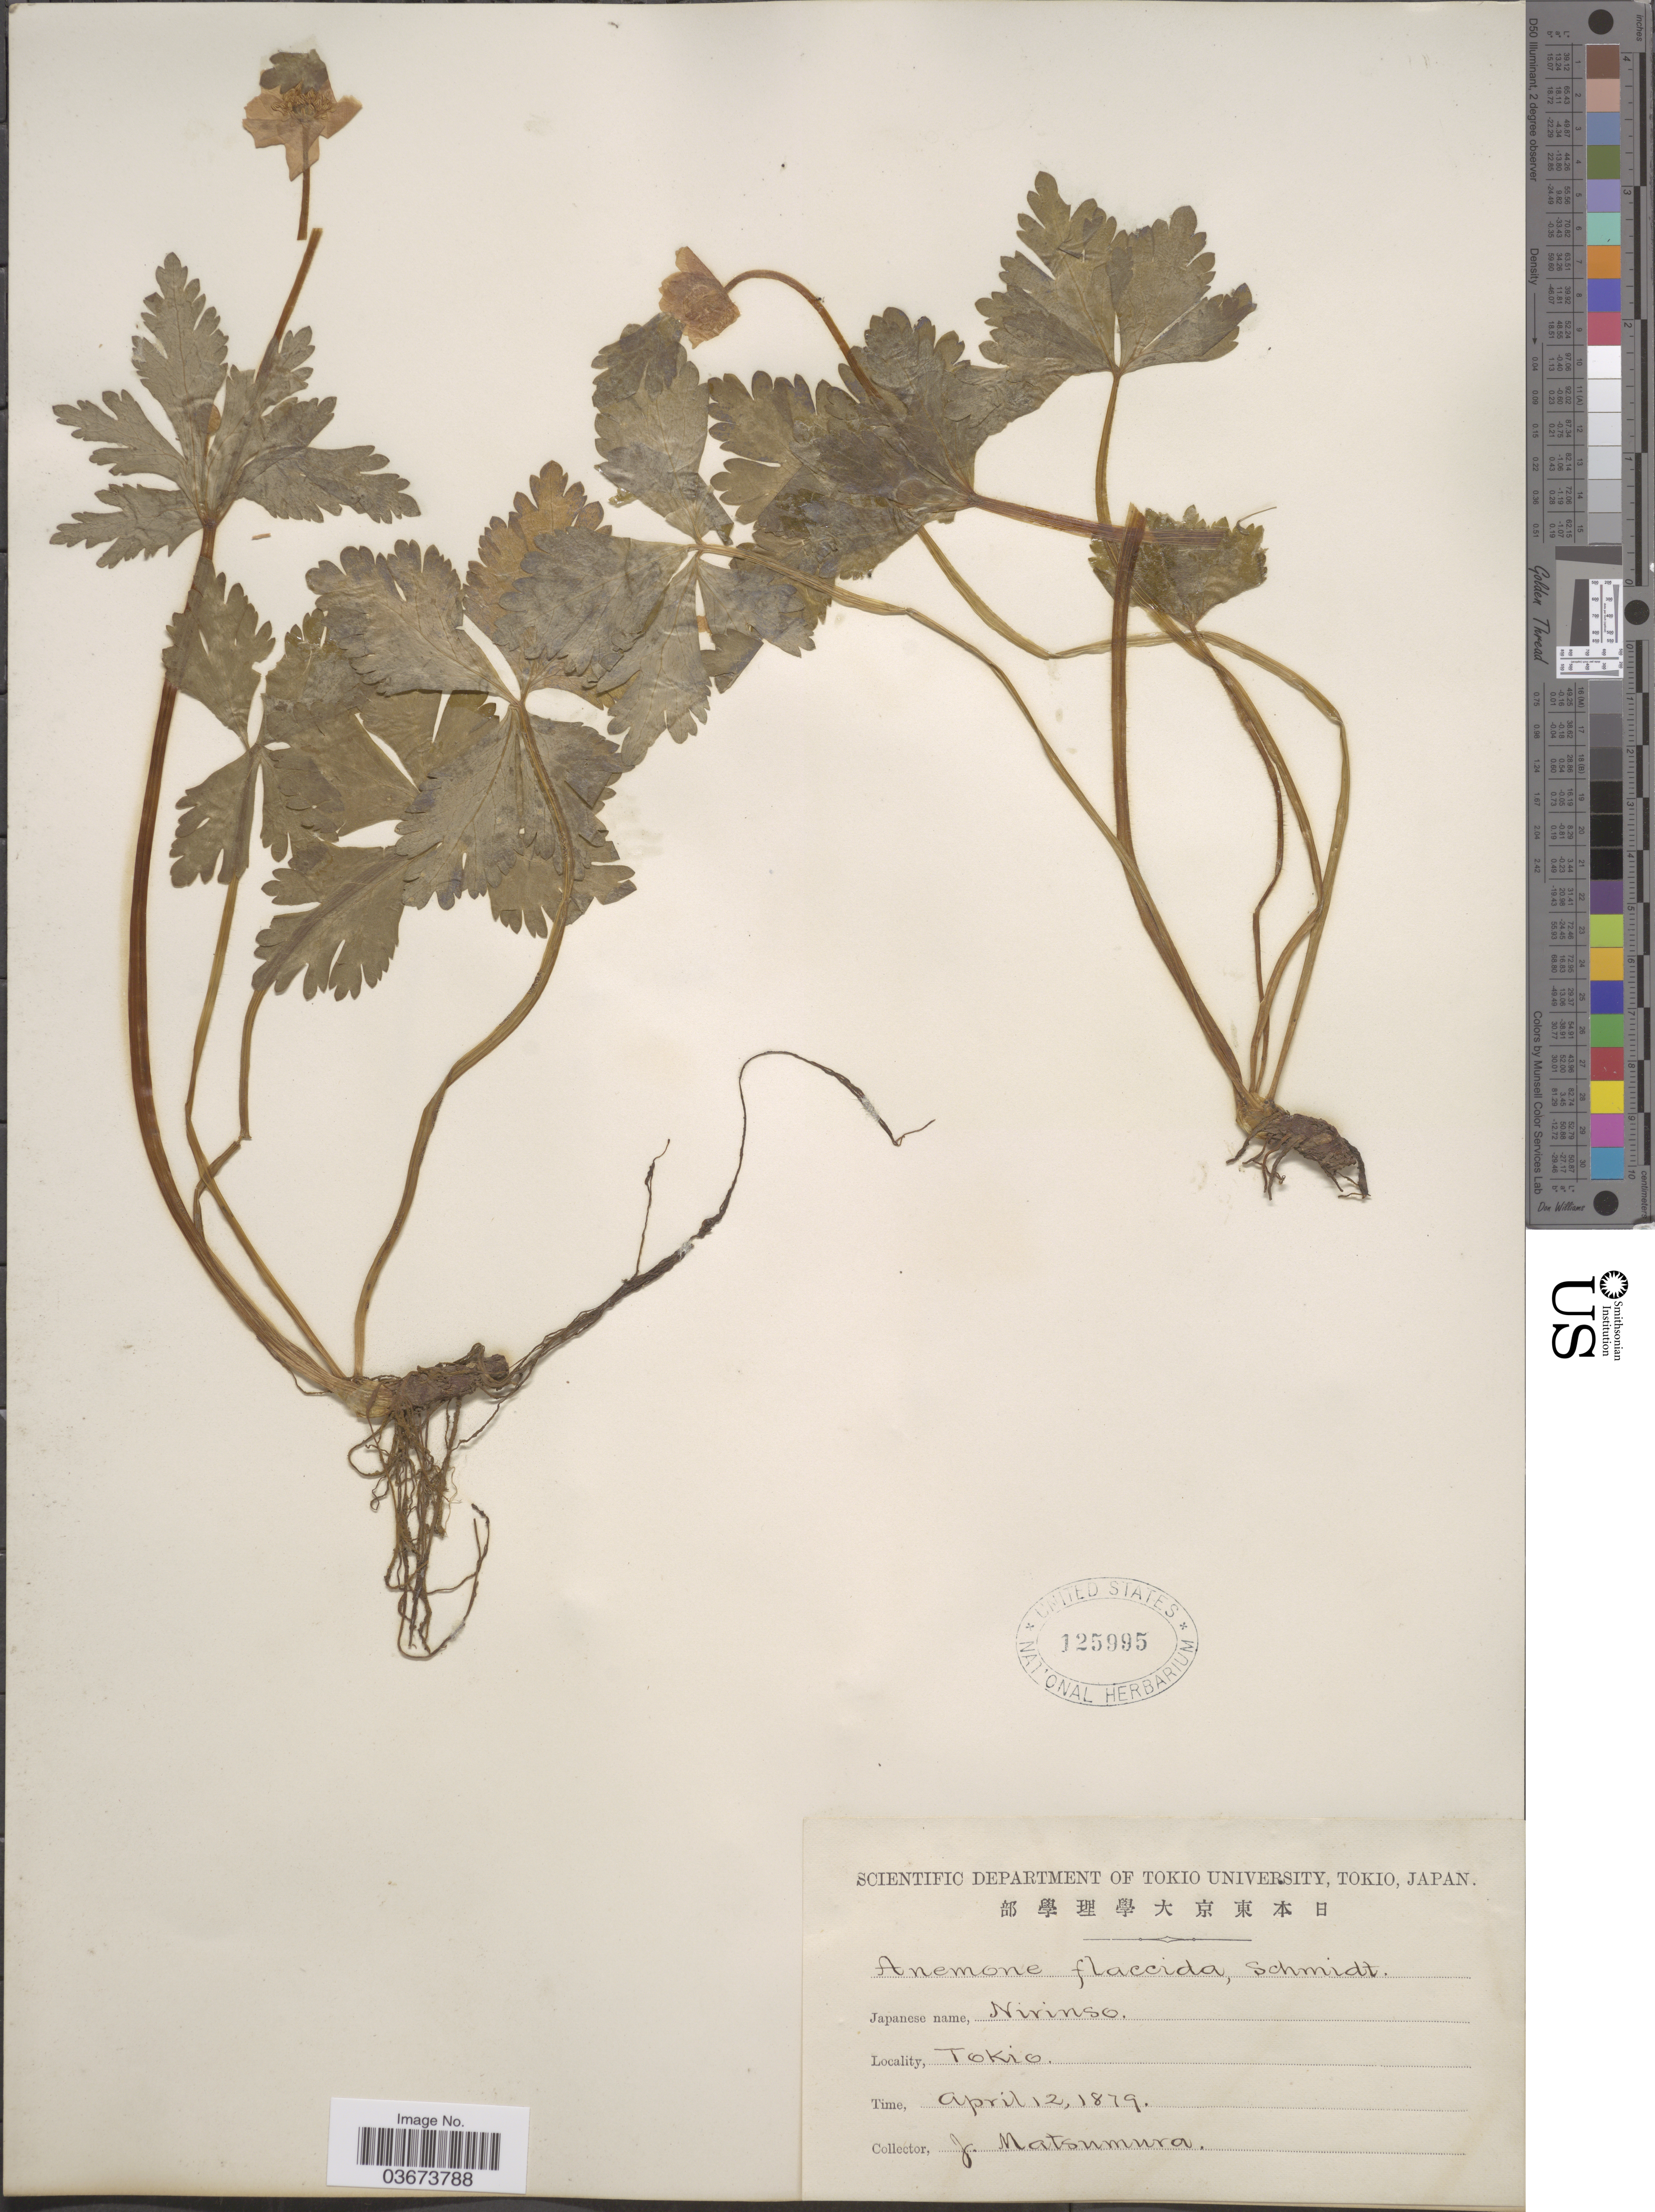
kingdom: Plantae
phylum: Tracheophyta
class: Magnoliopsida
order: Ranunculales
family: Ranunculaceae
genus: Anemone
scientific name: Anemone flaccida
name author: F. Schmidt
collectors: J. Matsumura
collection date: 1879-04-12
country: Japan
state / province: Tokyo, Federal City of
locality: Tokio.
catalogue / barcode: US 125995